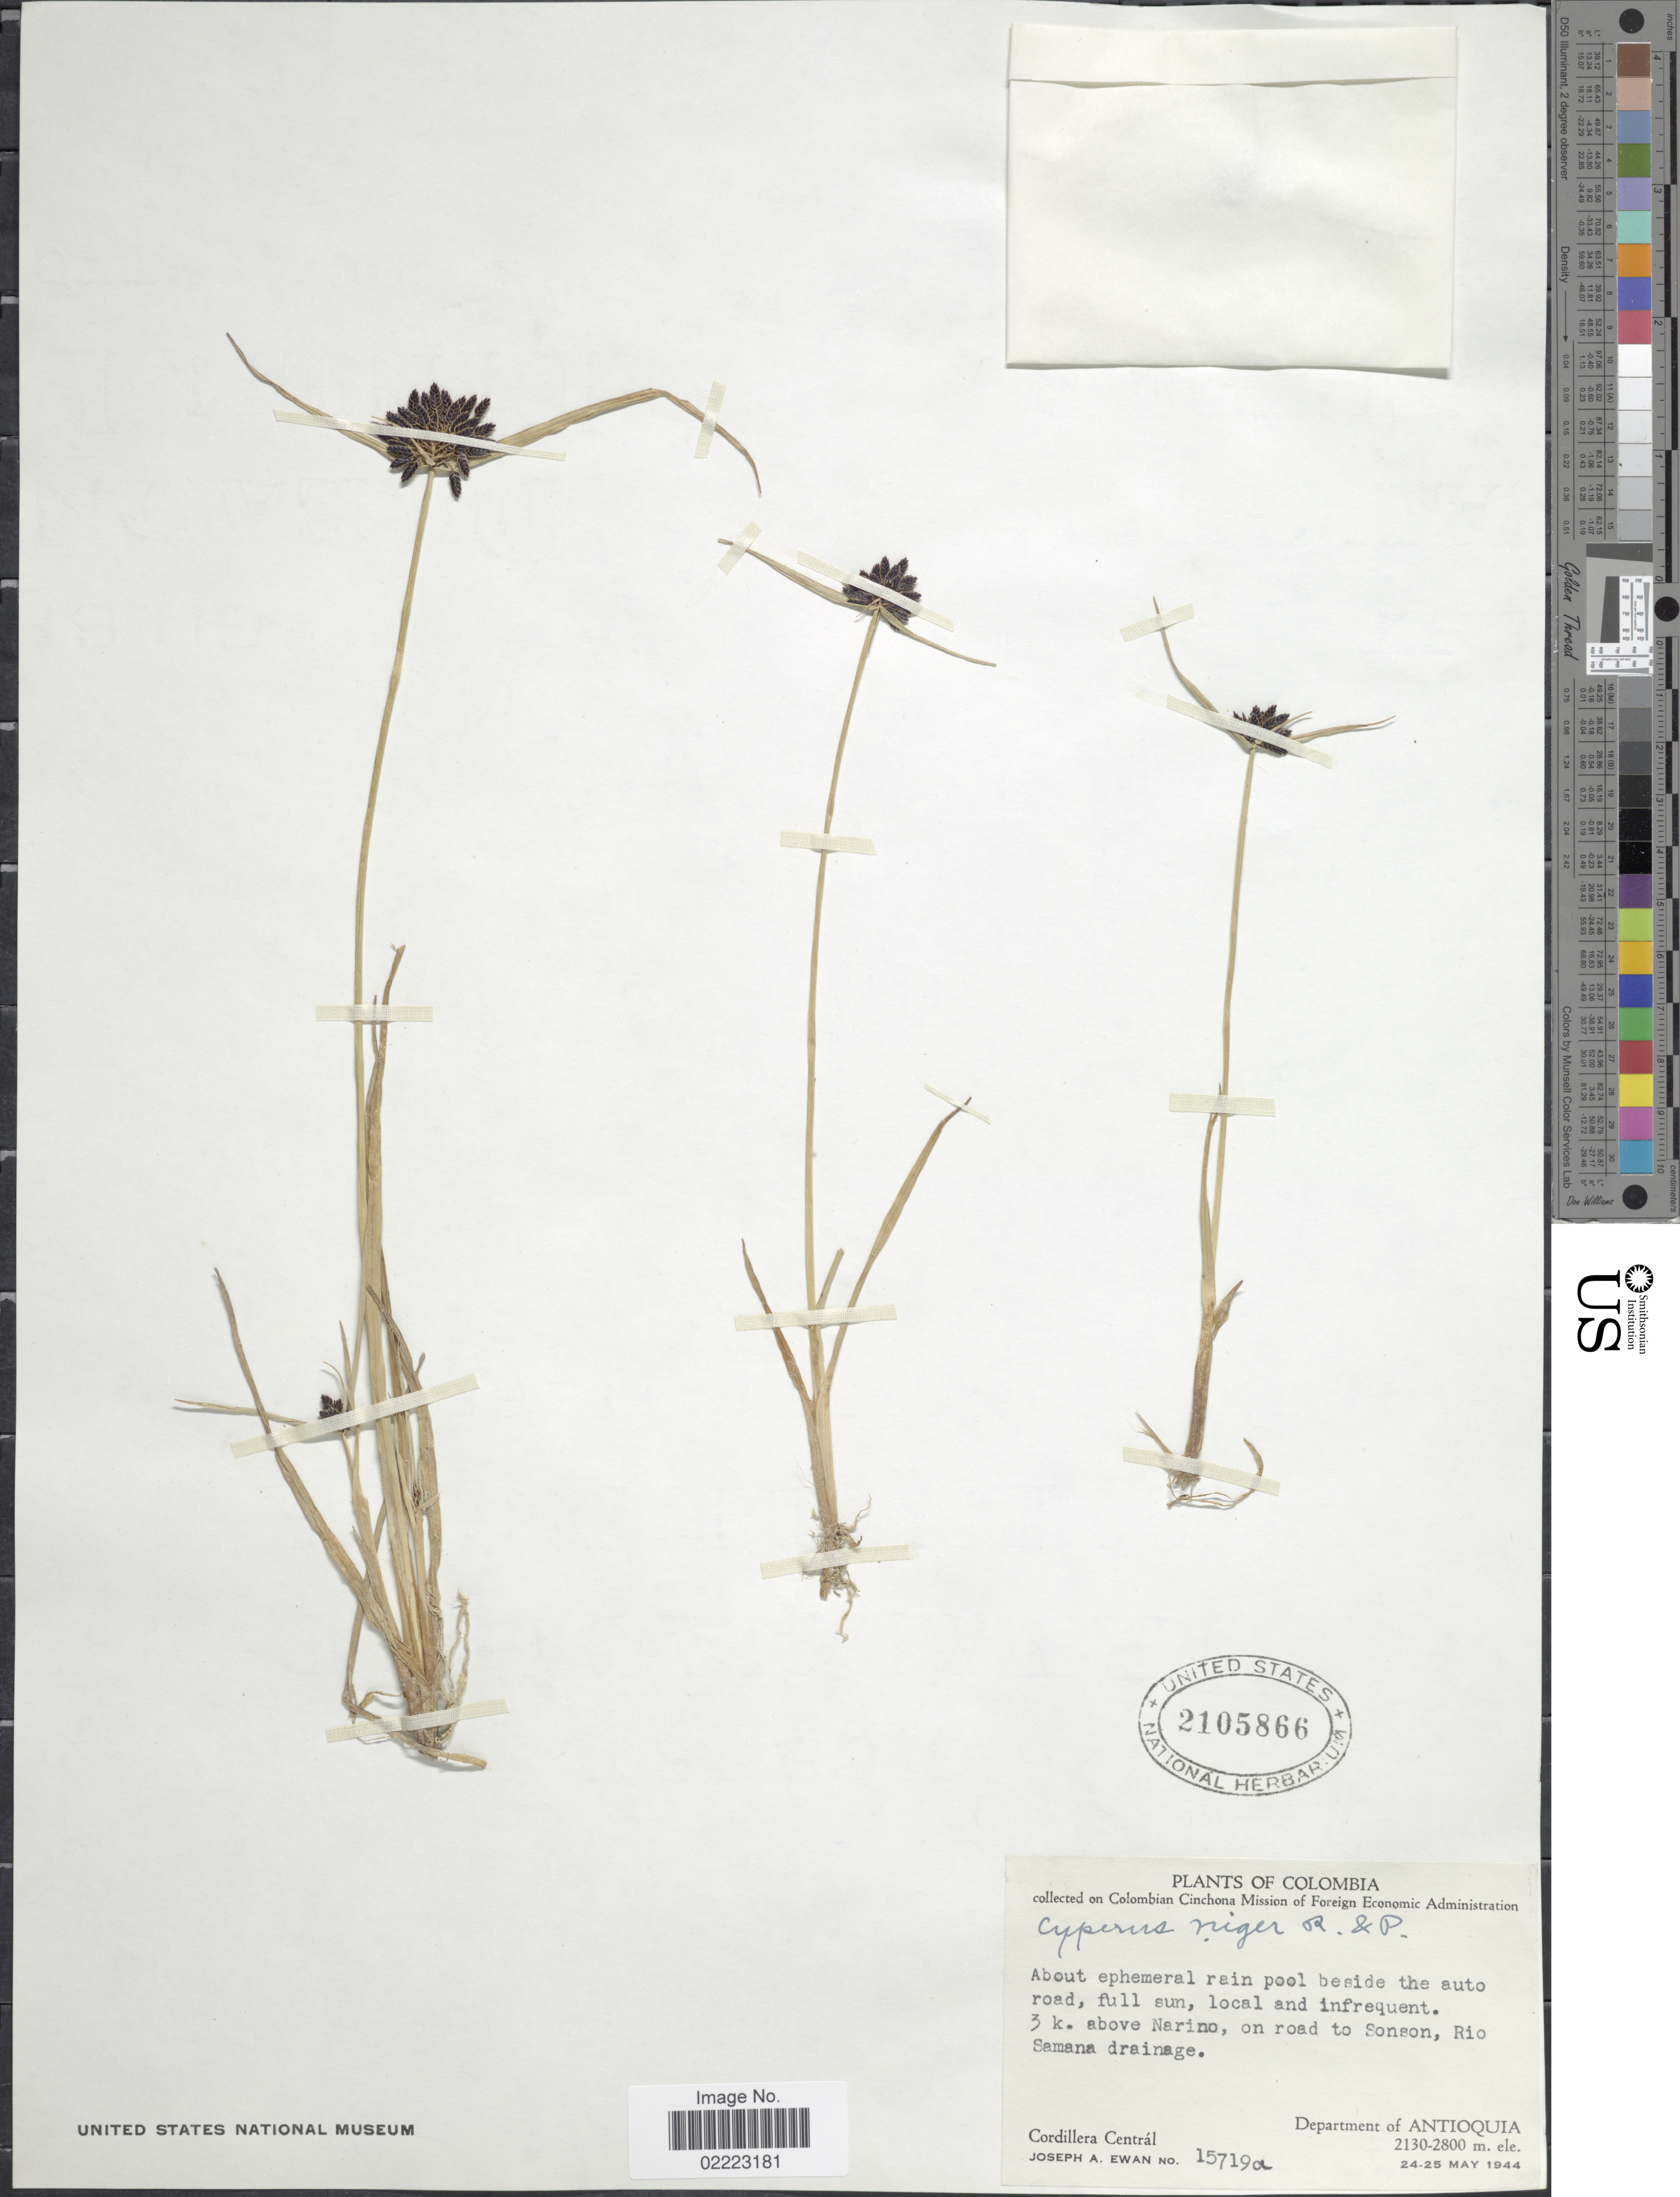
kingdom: Plantae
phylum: Tracheophyta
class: Liliopsida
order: Poales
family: Cyperaceae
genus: Cyperus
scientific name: Cyperus niger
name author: Ruiz & Pav.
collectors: J. A. Ewan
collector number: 15719a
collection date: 1944-05-24/1944-05-25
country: Colombia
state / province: Antioquia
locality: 3 k. above Narino, on road to Sonson, Rio Samana drainage, Department of Antioquia, Cordillera Centrál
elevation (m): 2130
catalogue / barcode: US 2105866